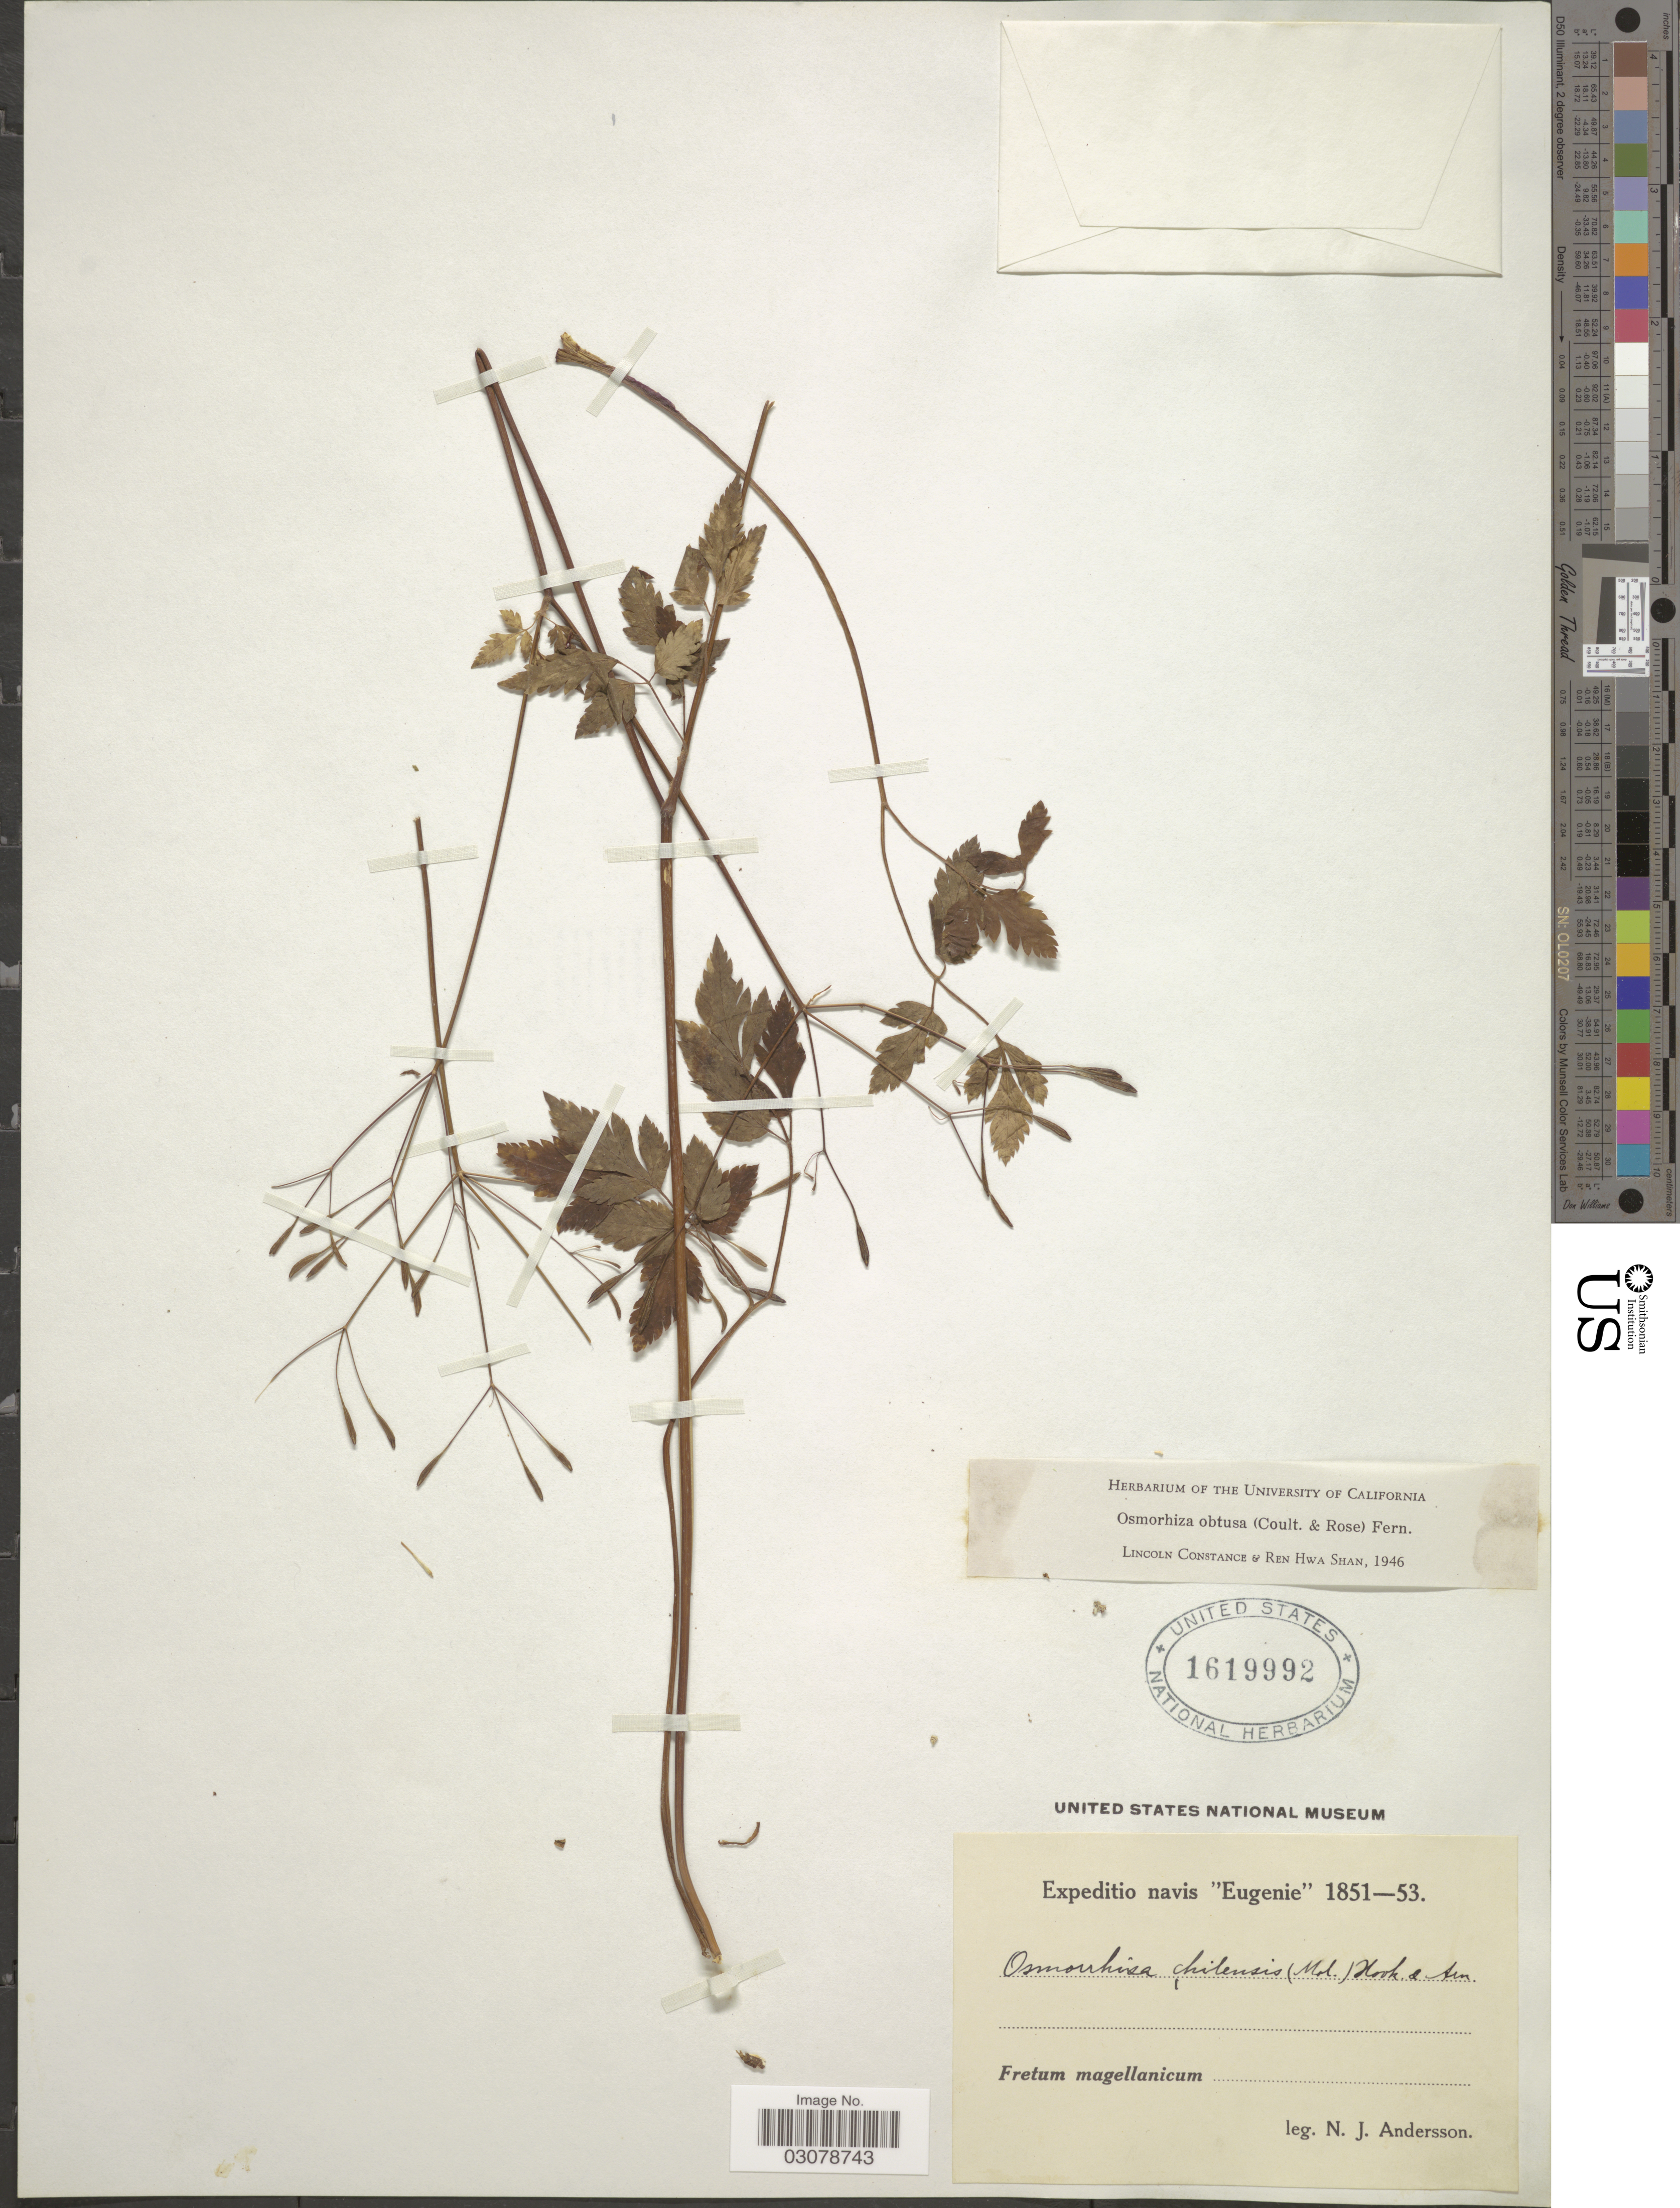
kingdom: Plantae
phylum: Tracheophyta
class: Magnoliopsida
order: Apiales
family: Apiaceae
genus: Osmorhiza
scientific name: Osmorhiza obtusa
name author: (J.M. Coult. & Rose) Fernald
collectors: N. J. Andersson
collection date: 1851/1853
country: Chile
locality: Fretum magellanicum.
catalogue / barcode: US 1619992